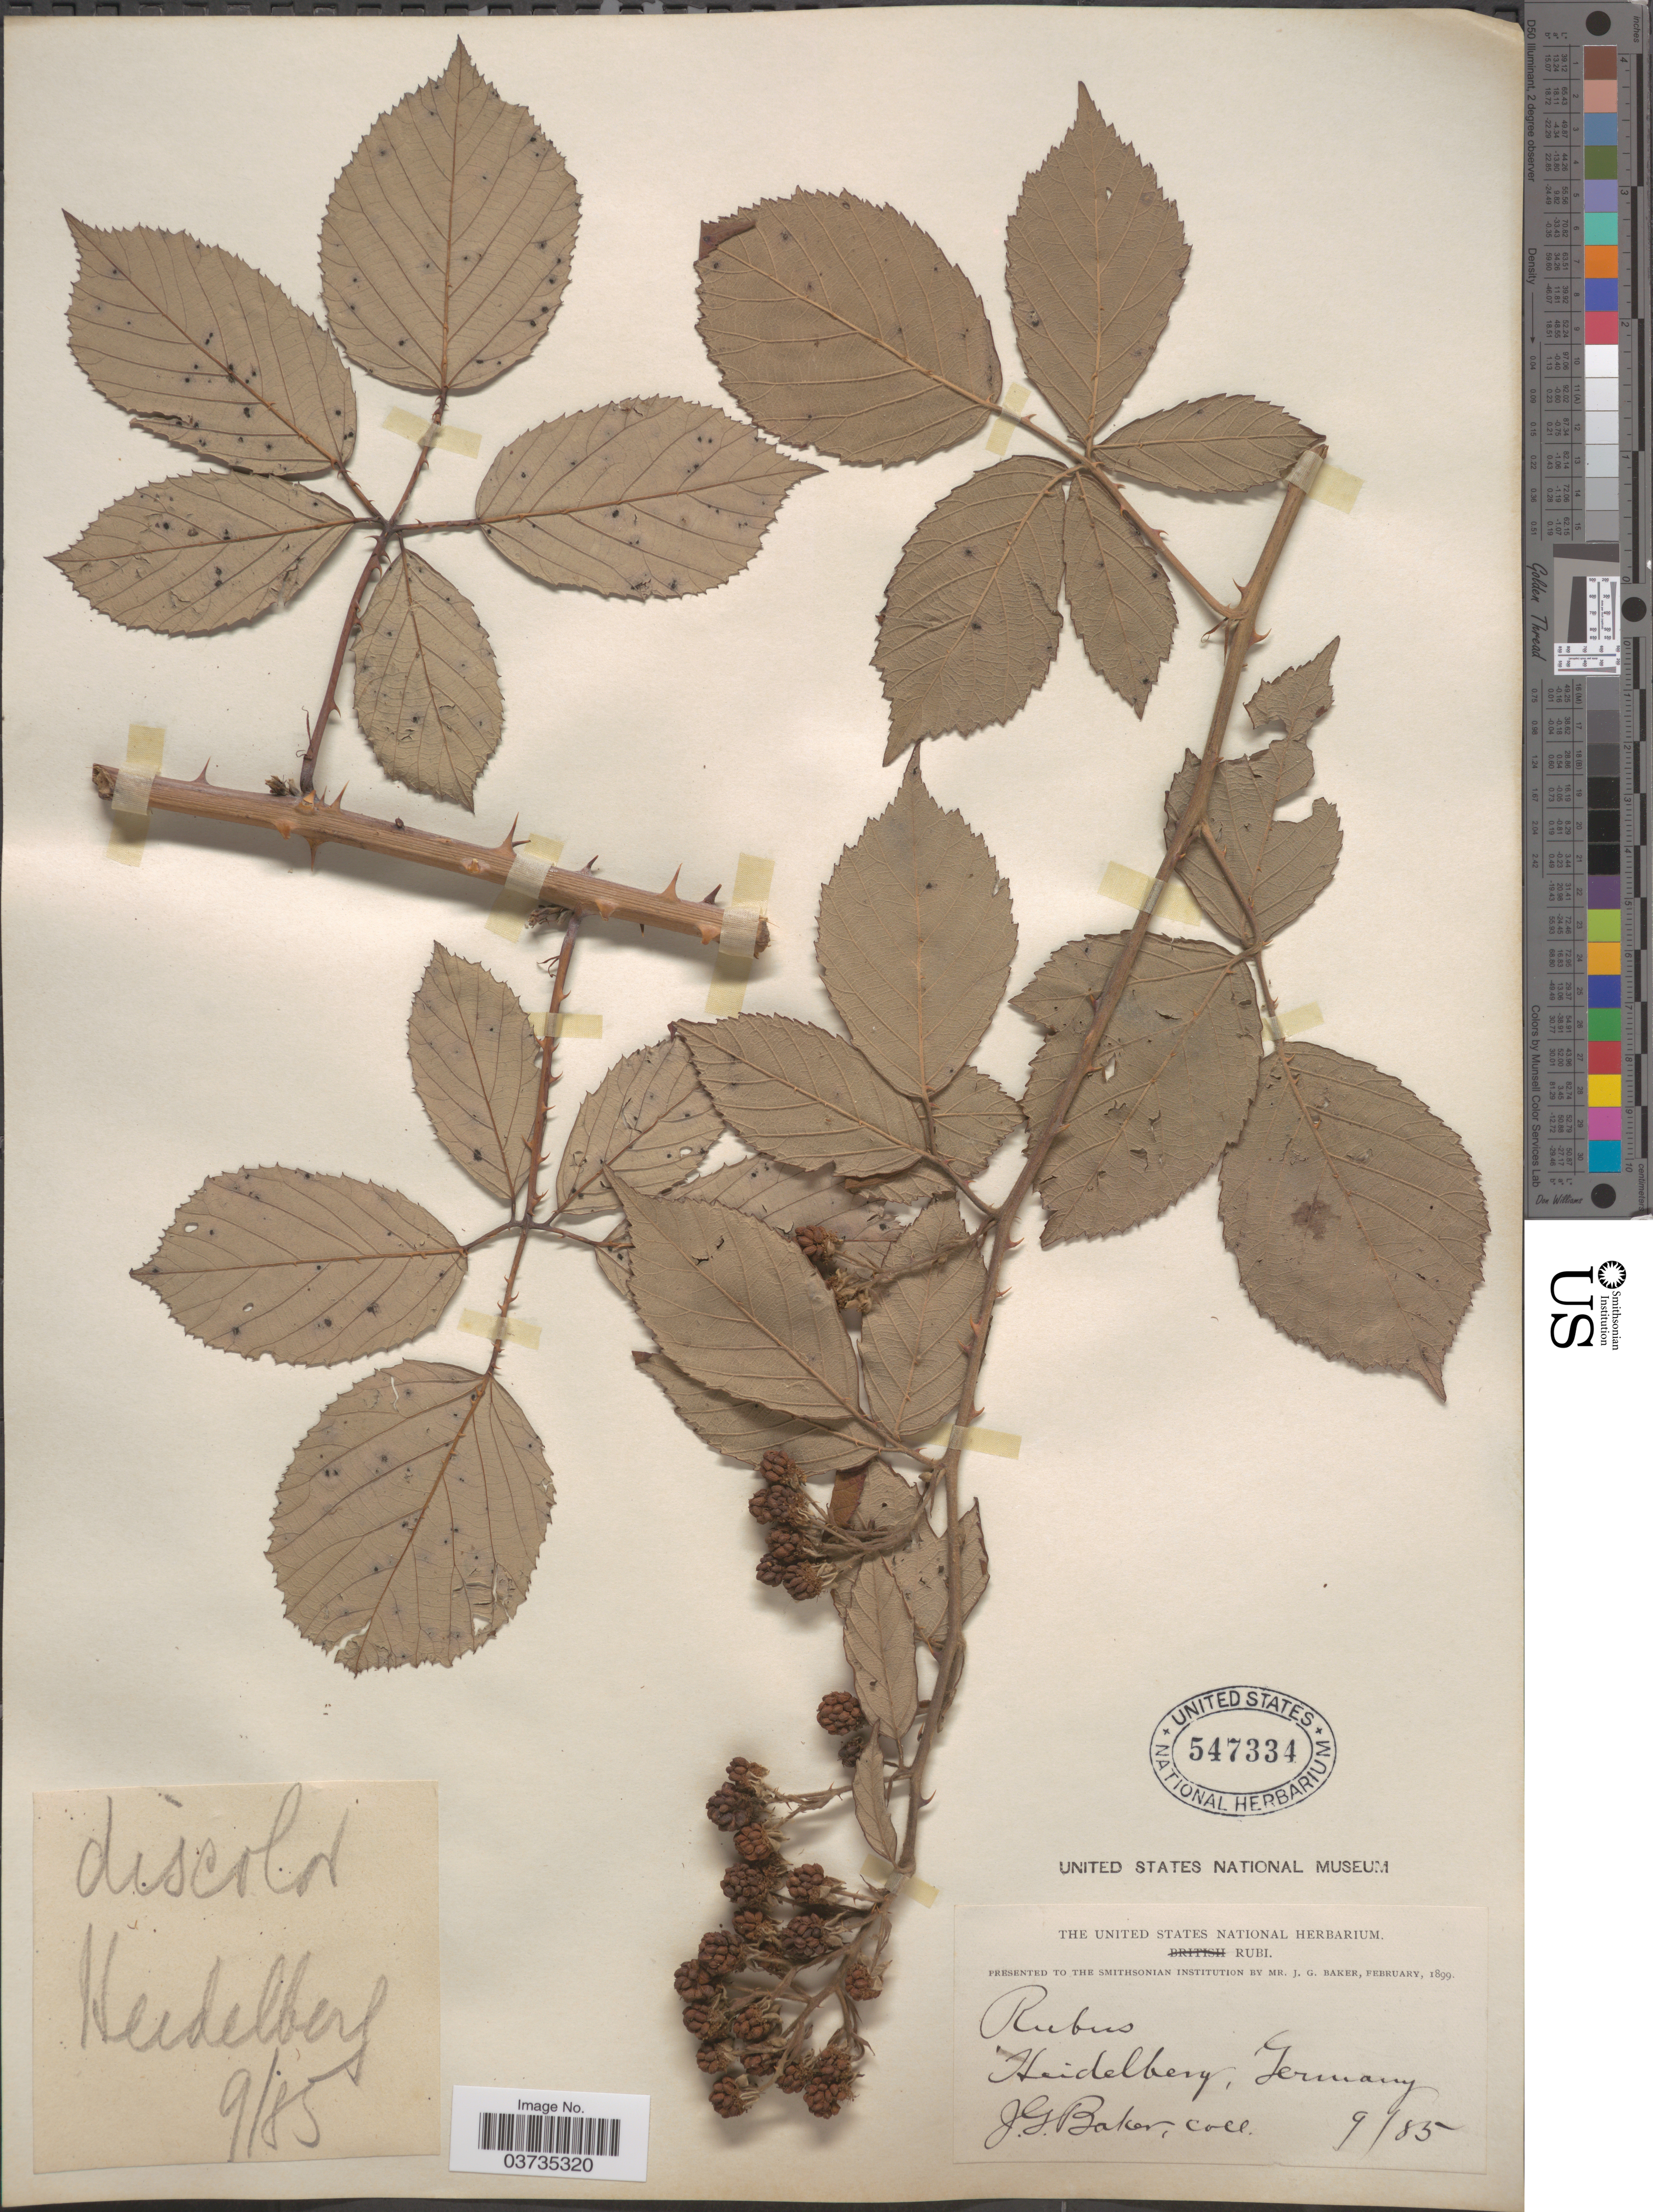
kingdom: Plantae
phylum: Tracheophyta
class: Magnoliopsida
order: Rosales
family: Rosaceae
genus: Rubus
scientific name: Rubus discolor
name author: Weihe & Nees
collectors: J. G. Baker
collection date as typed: Transcribed d/m/y: /9/85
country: Germany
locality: Heidelberg.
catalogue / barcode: US 547334